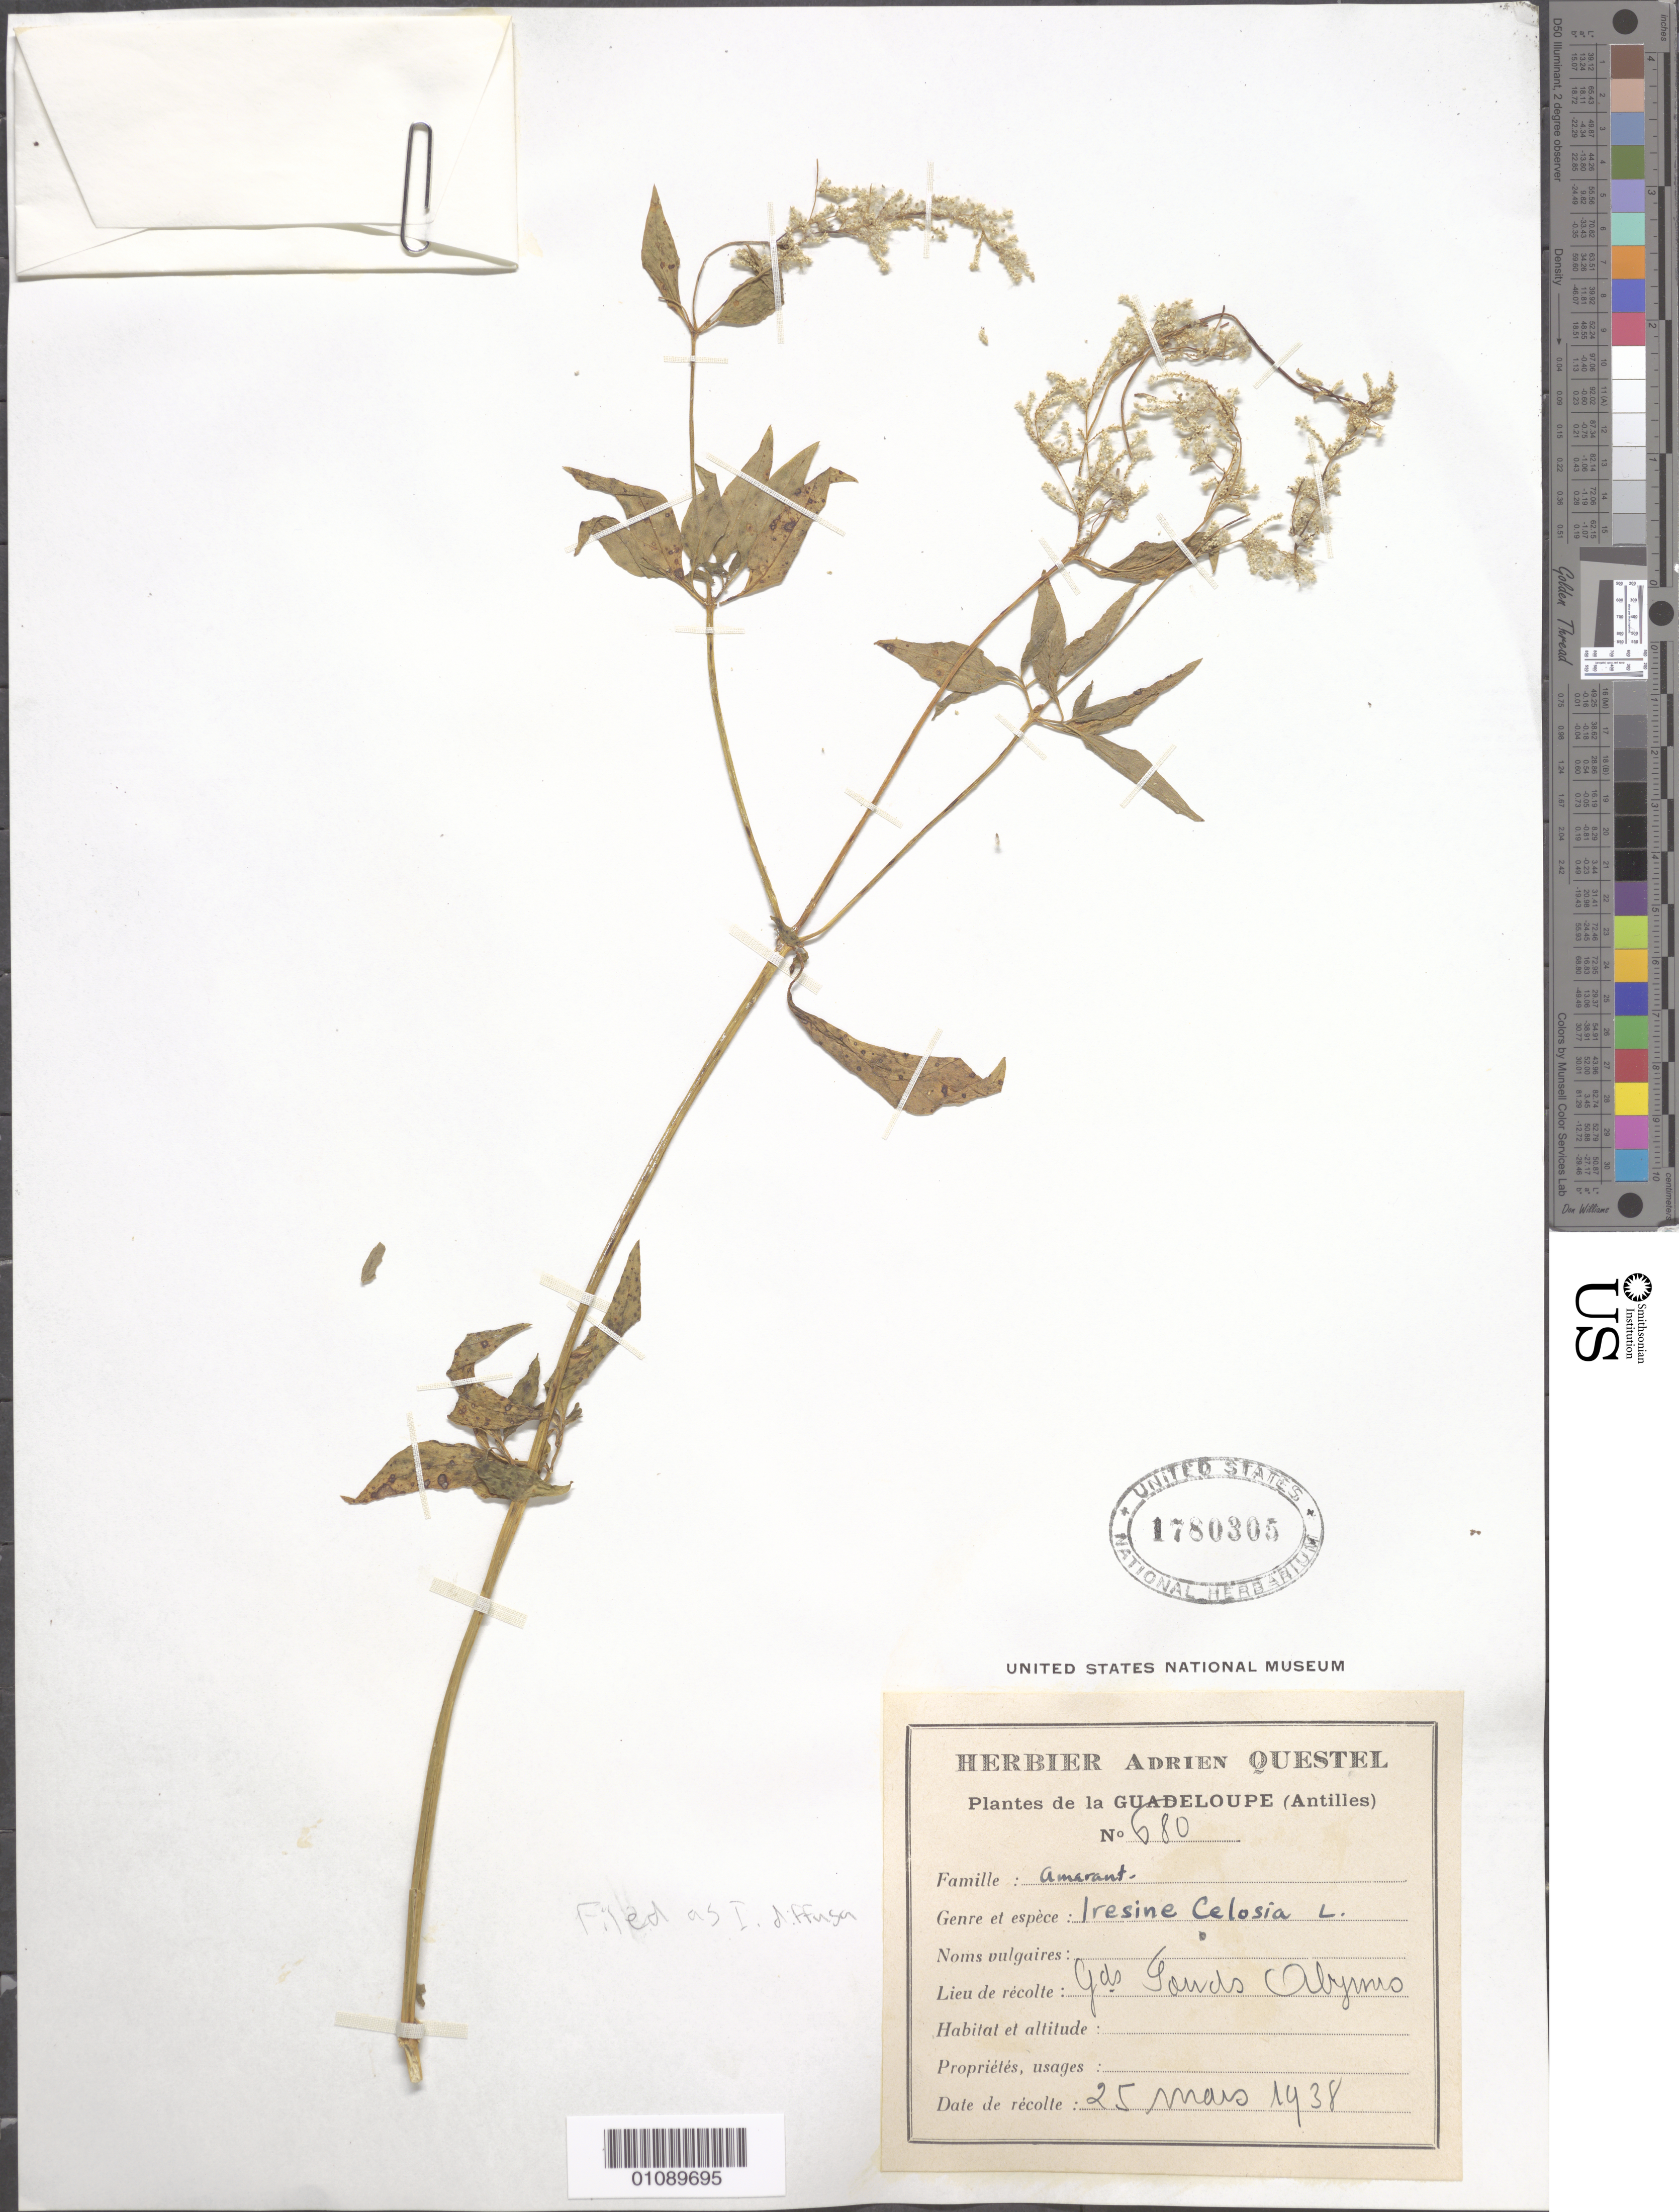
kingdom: Plantae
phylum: Tracheophyta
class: Magnoliopsida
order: Caryophyllales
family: Amaranthaceae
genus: Iresine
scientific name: Iresine diffusa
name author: Humb. & Bonpl. ex Willd.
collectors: A. Questel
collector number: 680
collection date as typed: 25 Mar 1938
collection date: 1938-03-25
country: Guadeloupe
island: Grande Terre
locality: Gds. Fonds Abymes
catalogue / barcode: US 1780395